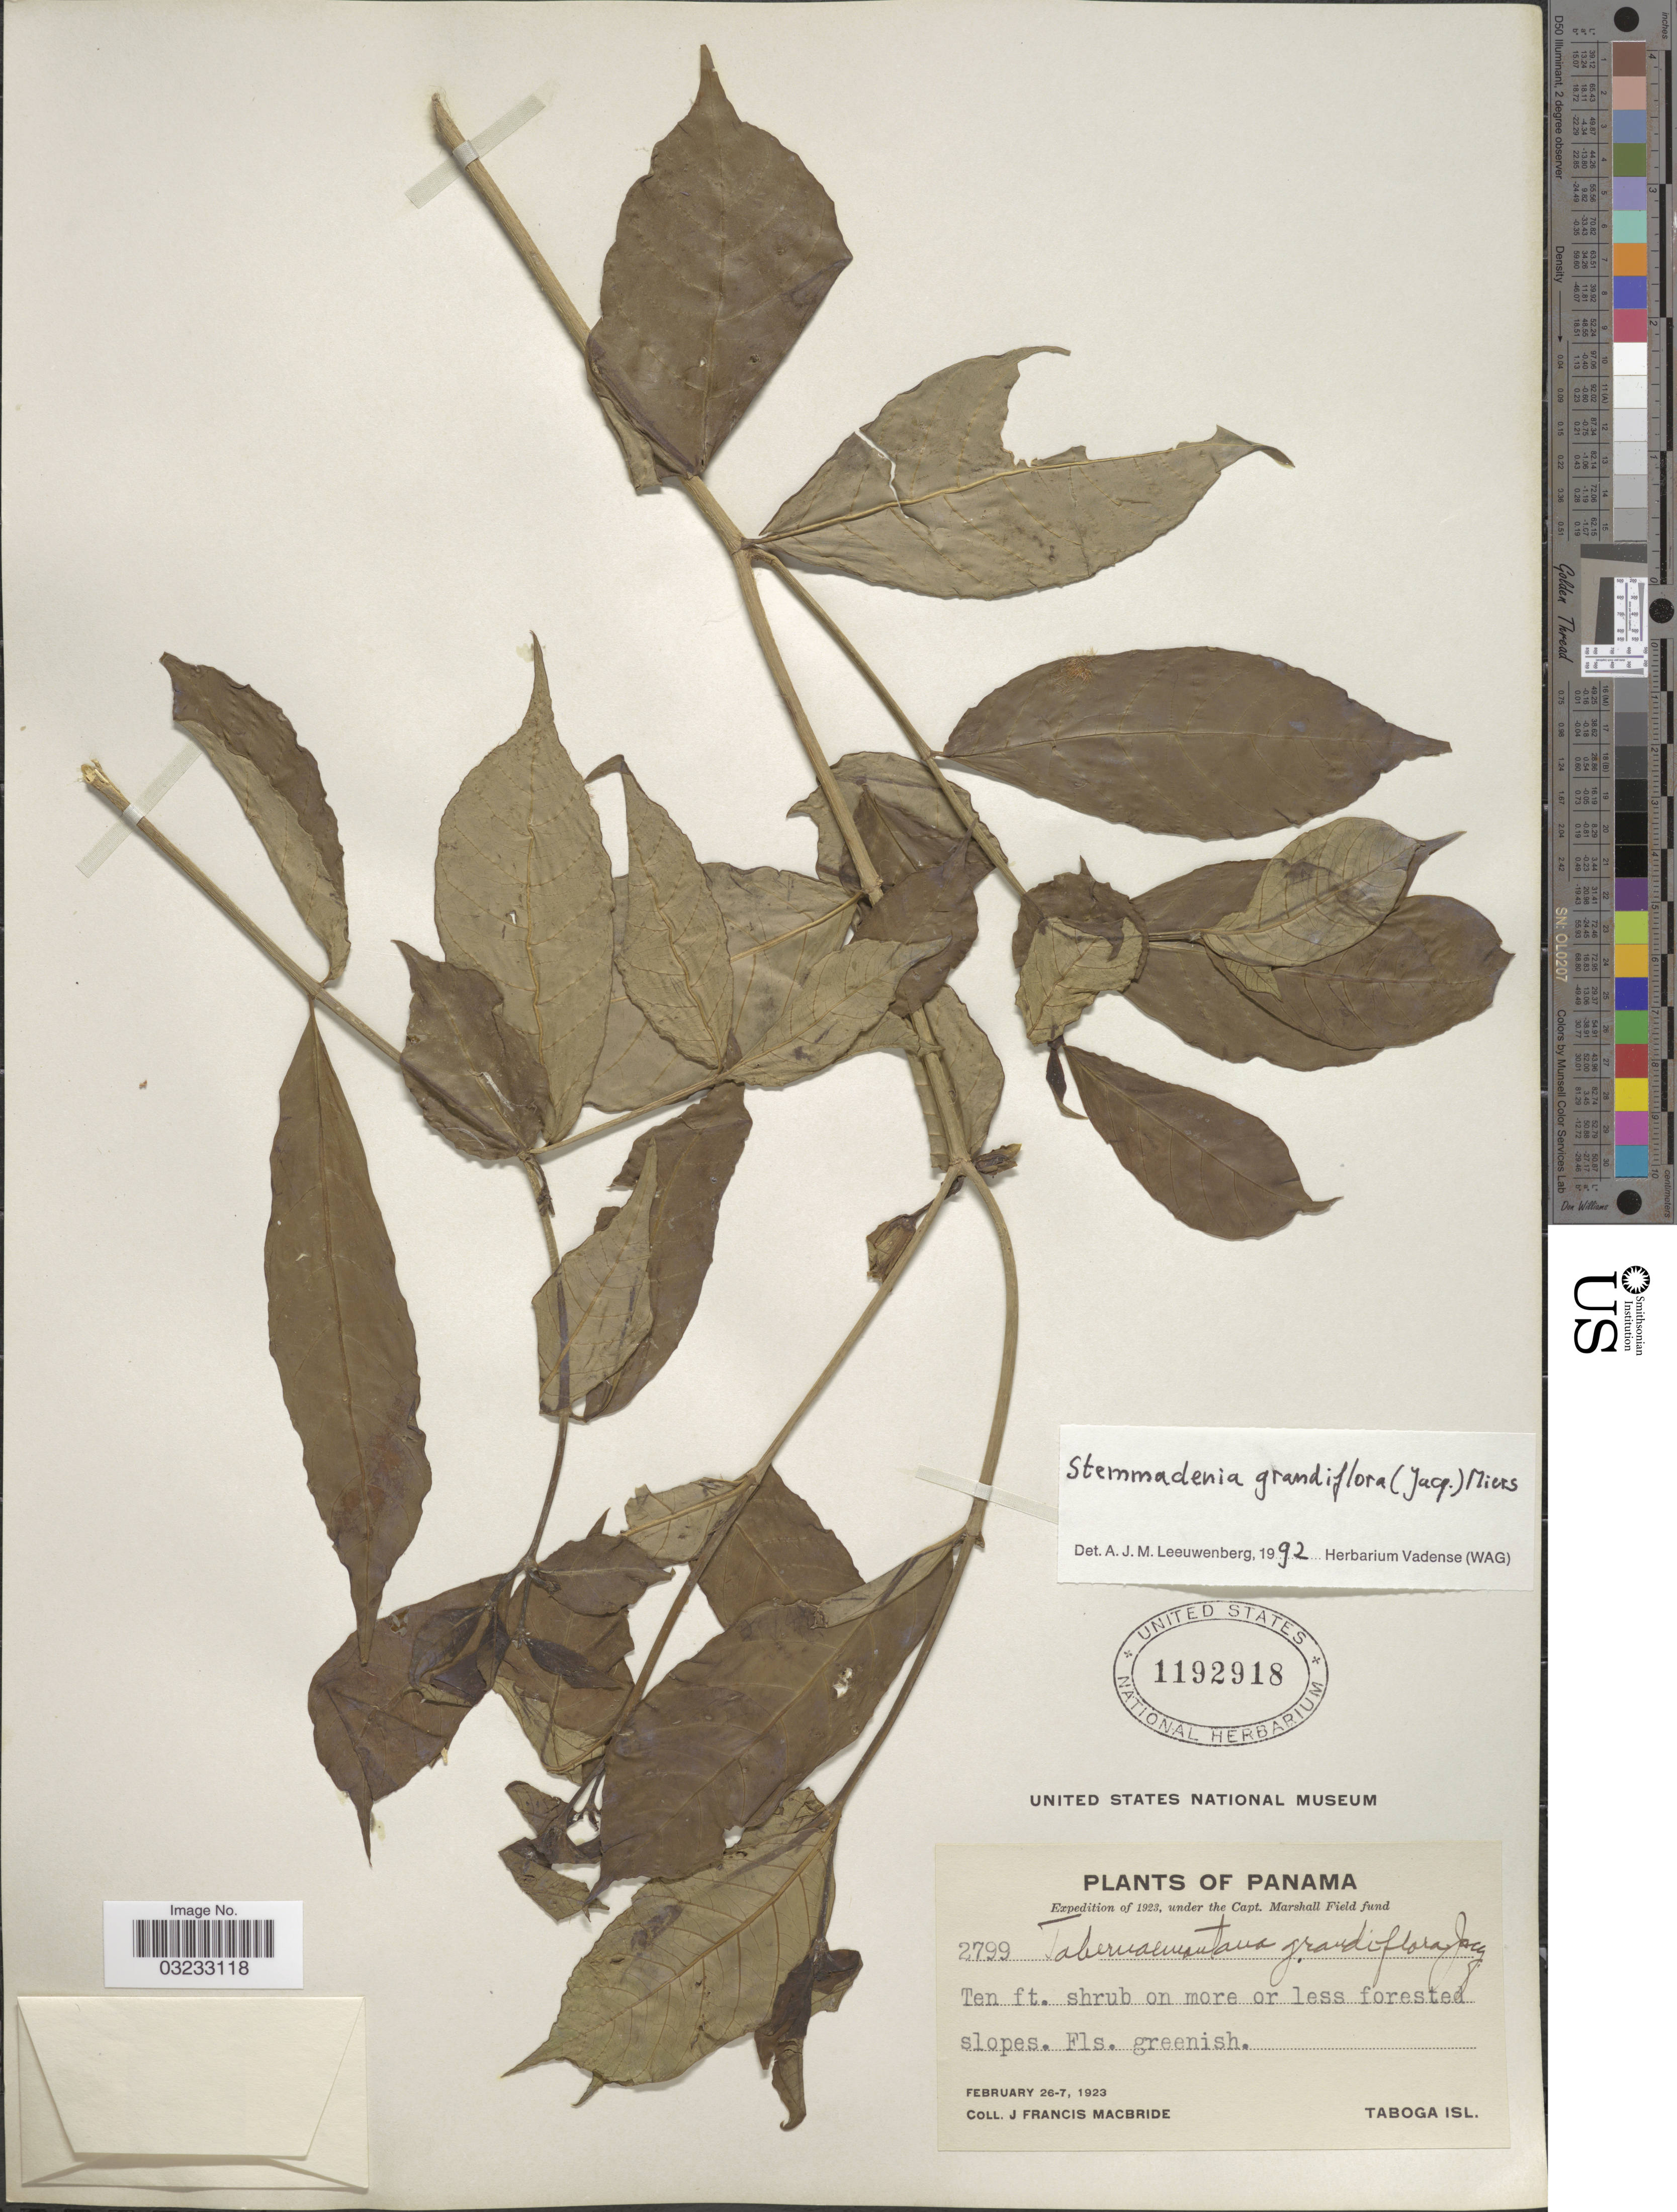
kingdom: Plantae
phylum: Tracheophyta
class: Magnoliopsida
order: Gentianales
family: Apocynaceae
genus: Stemmadenia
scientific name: Stemmadenia grandiflora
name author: (Jacq.) Miers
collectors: J. F. Macbride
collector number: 2799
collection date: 1923-02-26/1923-02-27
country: Panama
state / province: Panamá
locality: Taboga Isl.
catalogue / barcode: US 1192918